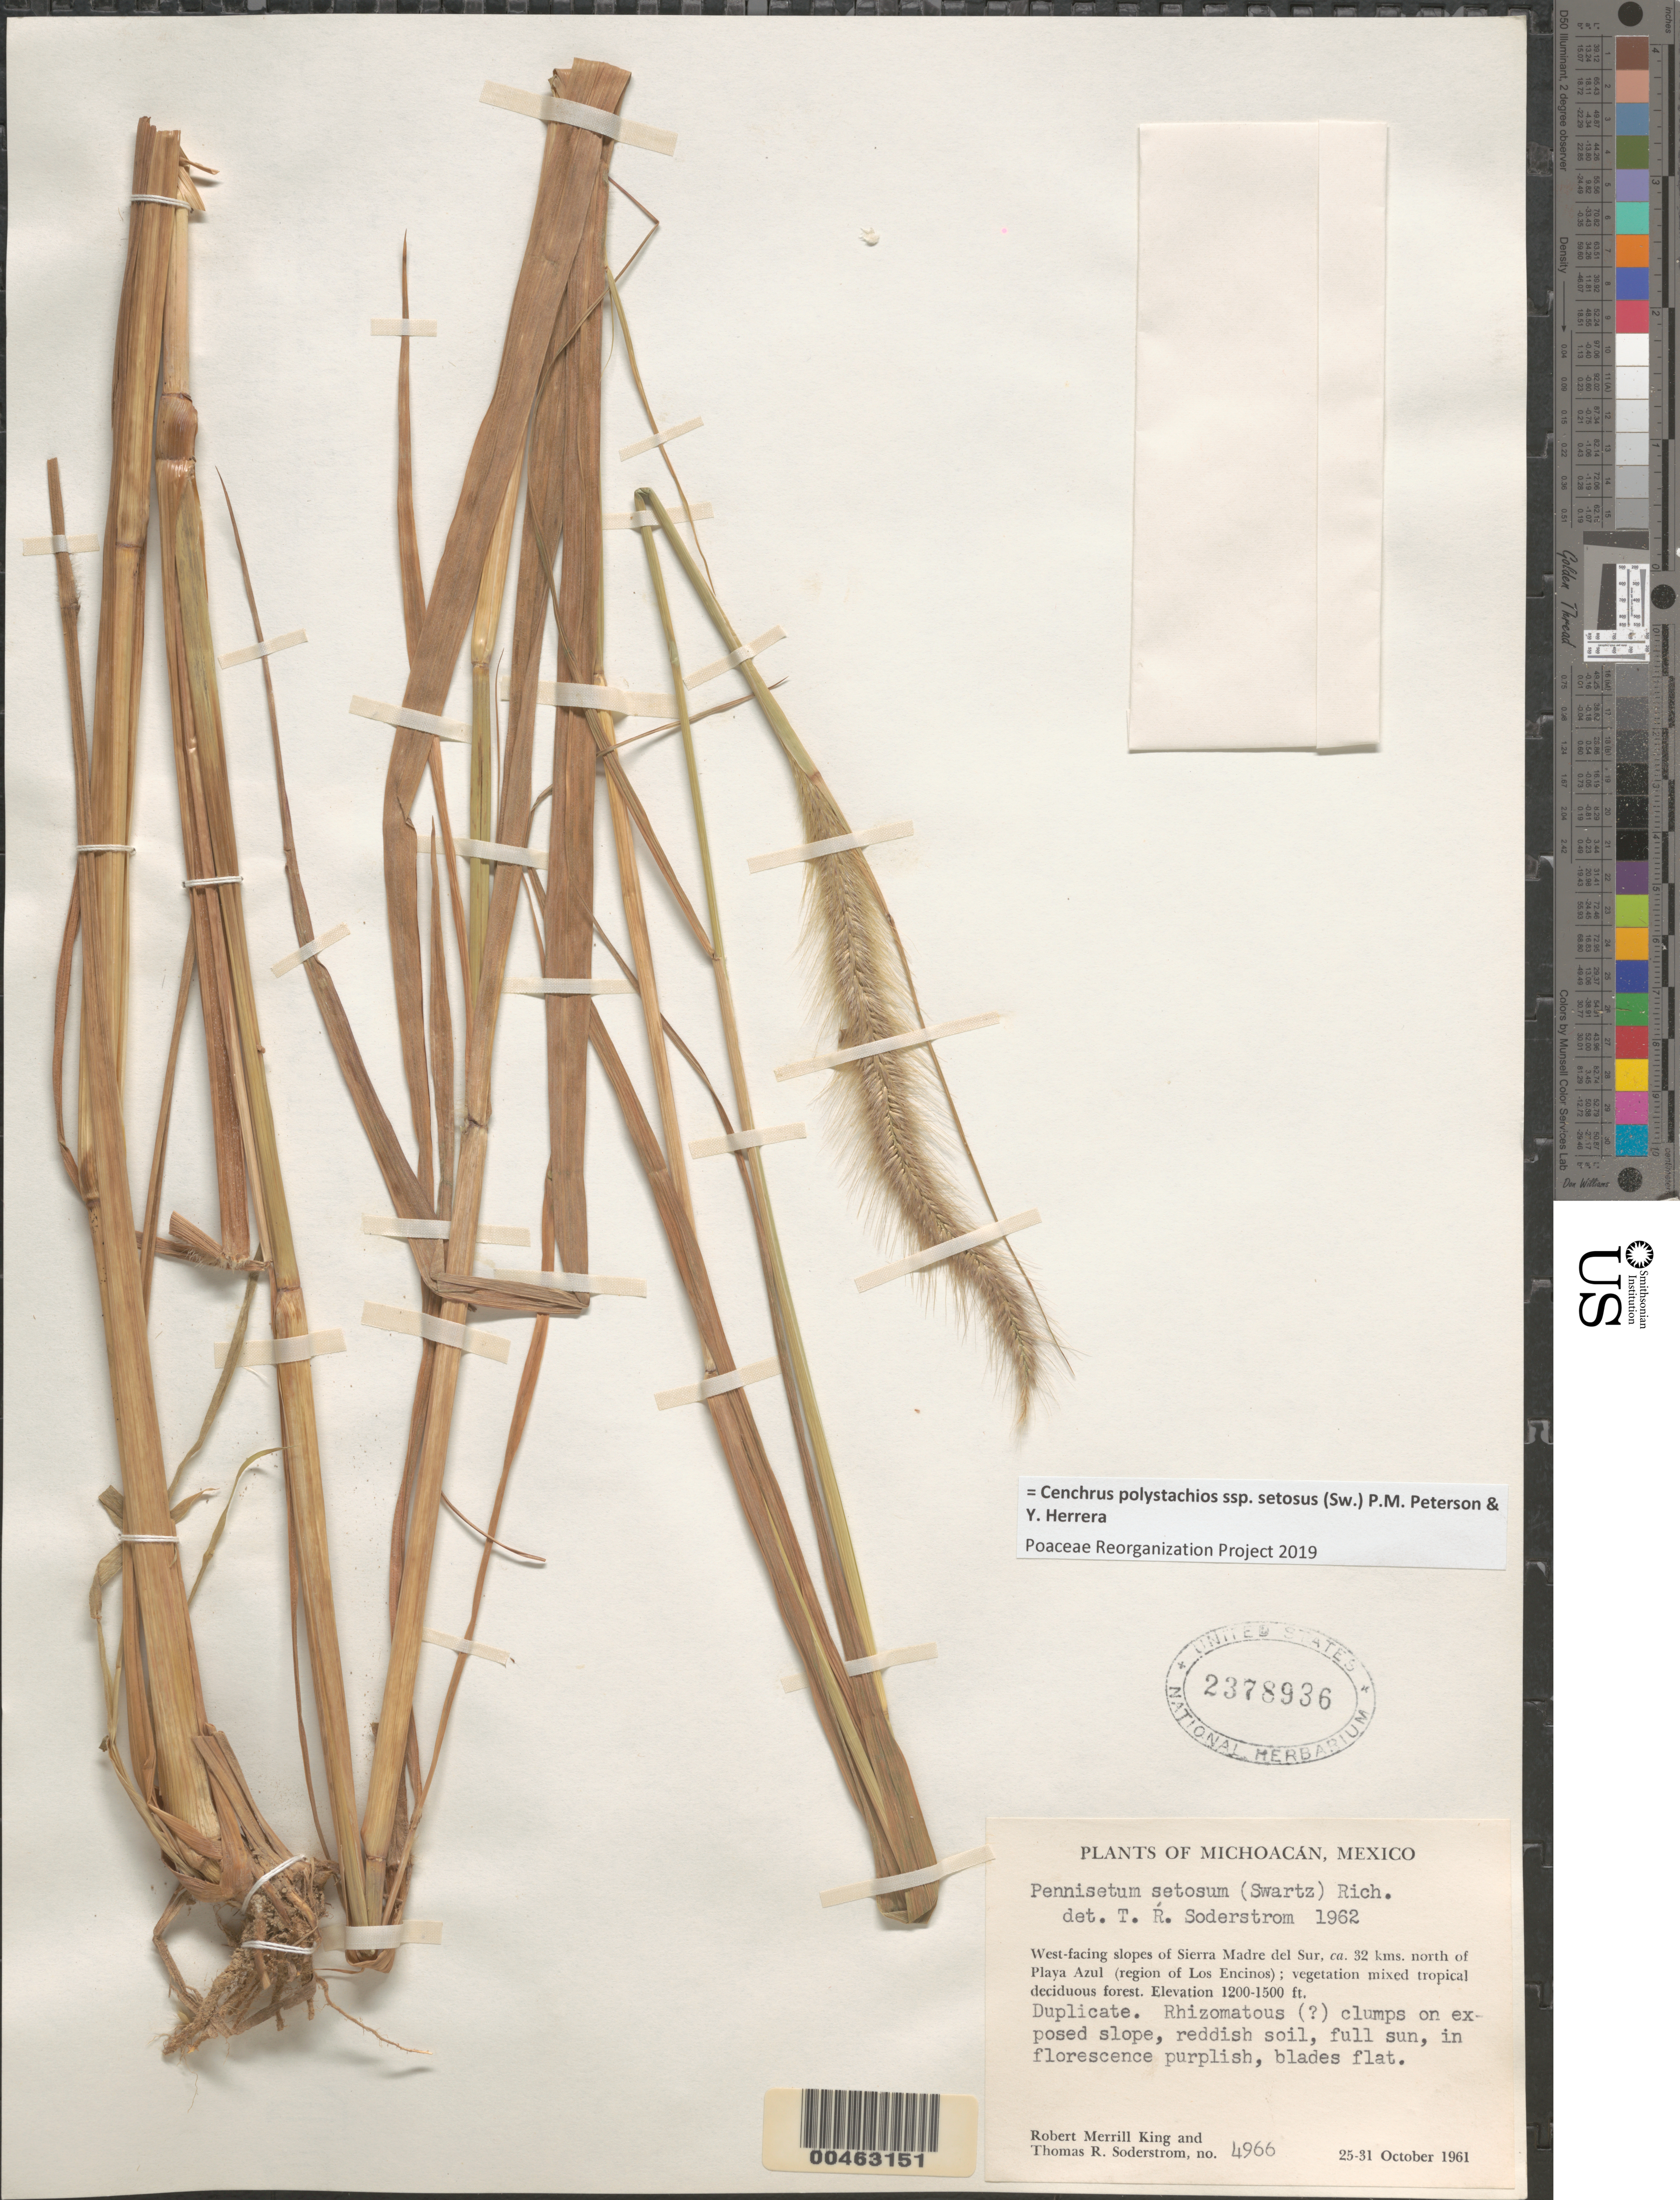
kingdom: Plantae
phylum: Tracheophyta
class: Liliopsida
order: Poales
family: Poaceae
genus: Cenchrus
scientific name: Cenchrus polystachios subsp. setosus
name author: (Sw.) P.M. Peterson & Y. Herrera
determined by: Poaceae Reorganization Project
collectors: R. M. King & T. R. Soderstrom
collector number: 4966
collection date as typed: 25 Oct 1961 to 31 Oct 1961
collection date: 1961-10-25/1961-10-31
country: Mexico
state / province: Michoacán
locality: W-facing slopes of Sierra Madre del Sur, ca. 32 km N of Playa Azul (region of Los Encinos)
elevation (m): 366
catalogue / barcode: US 2378936